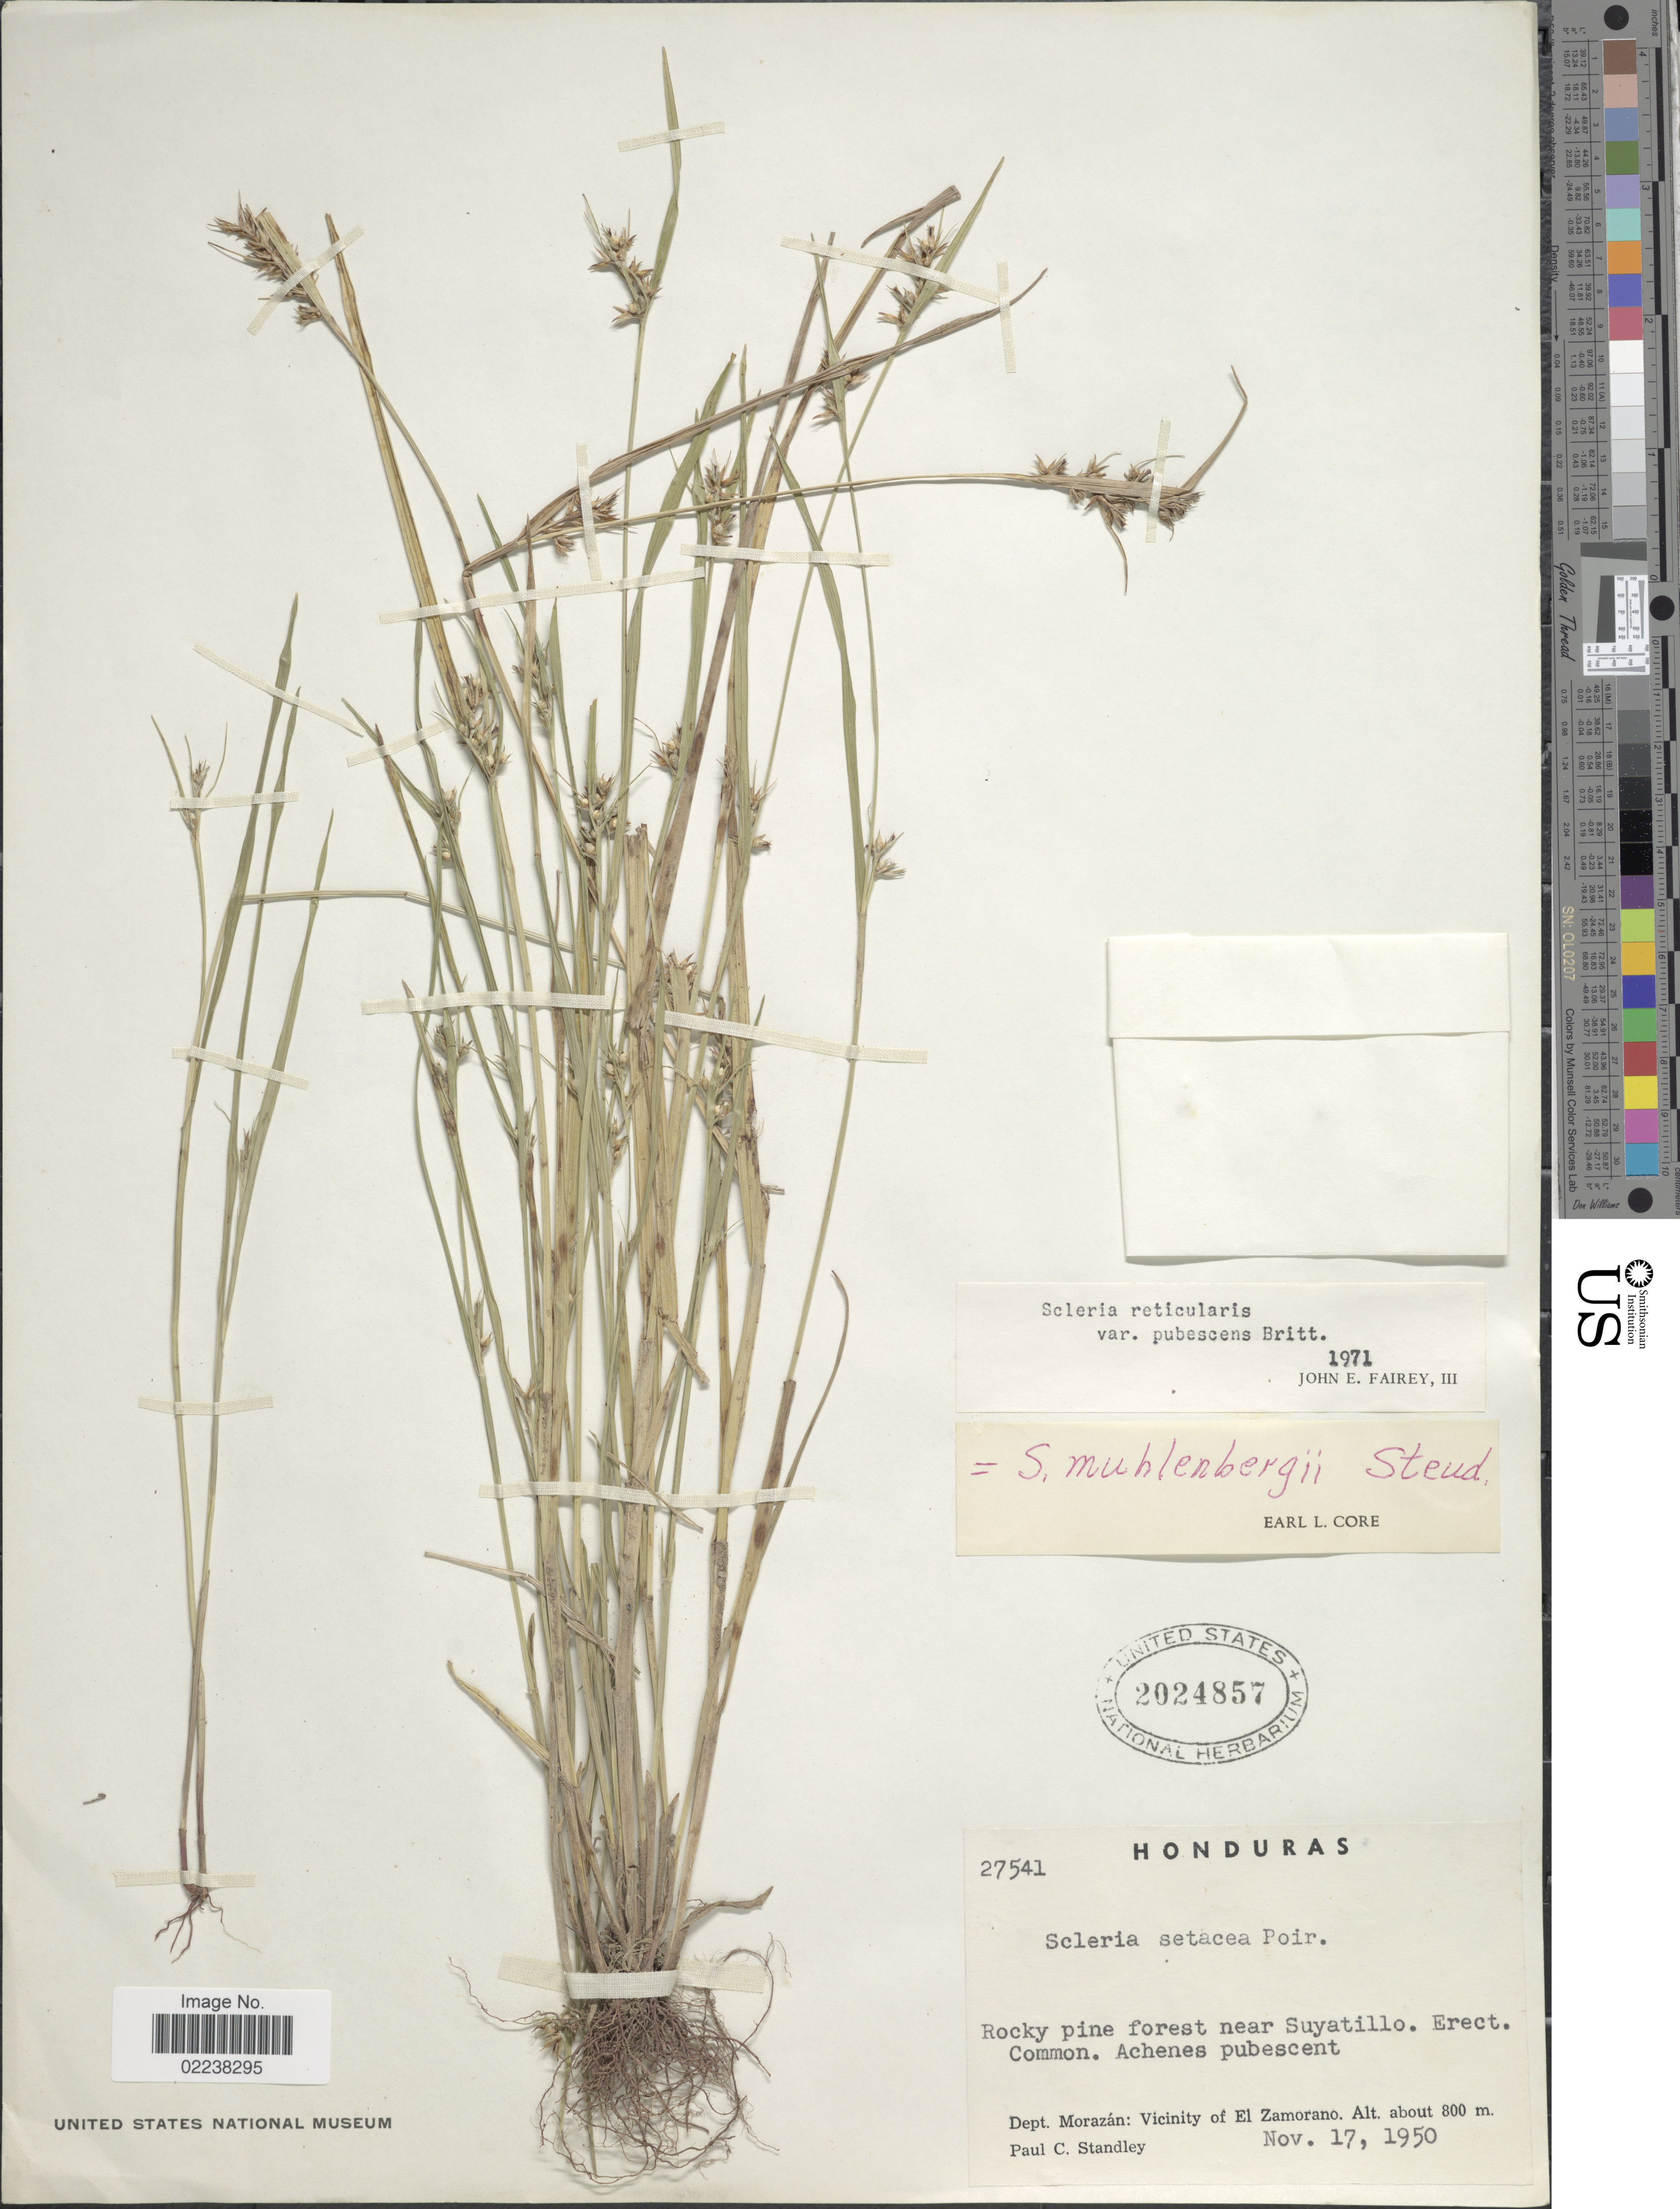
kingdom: Plantae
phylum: Tracheophyta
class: Liliopsida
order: Poales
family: Cyperaceae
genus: Scleria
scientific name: Scleria muehlenbergii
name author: Steud.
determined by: Strong, Mark T., (BOT), Smithsonian Institution - National Museum of Natural History (UNITED STATES)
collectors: P. C. Standley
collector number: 27541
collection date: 1950-11-17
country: Honduras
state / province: Fco. Morazán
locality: Rocky pine forest near Suyatillo, Dept. Morazan: Vicinity of El Zamorano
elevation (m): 800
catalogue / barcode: US 2024857